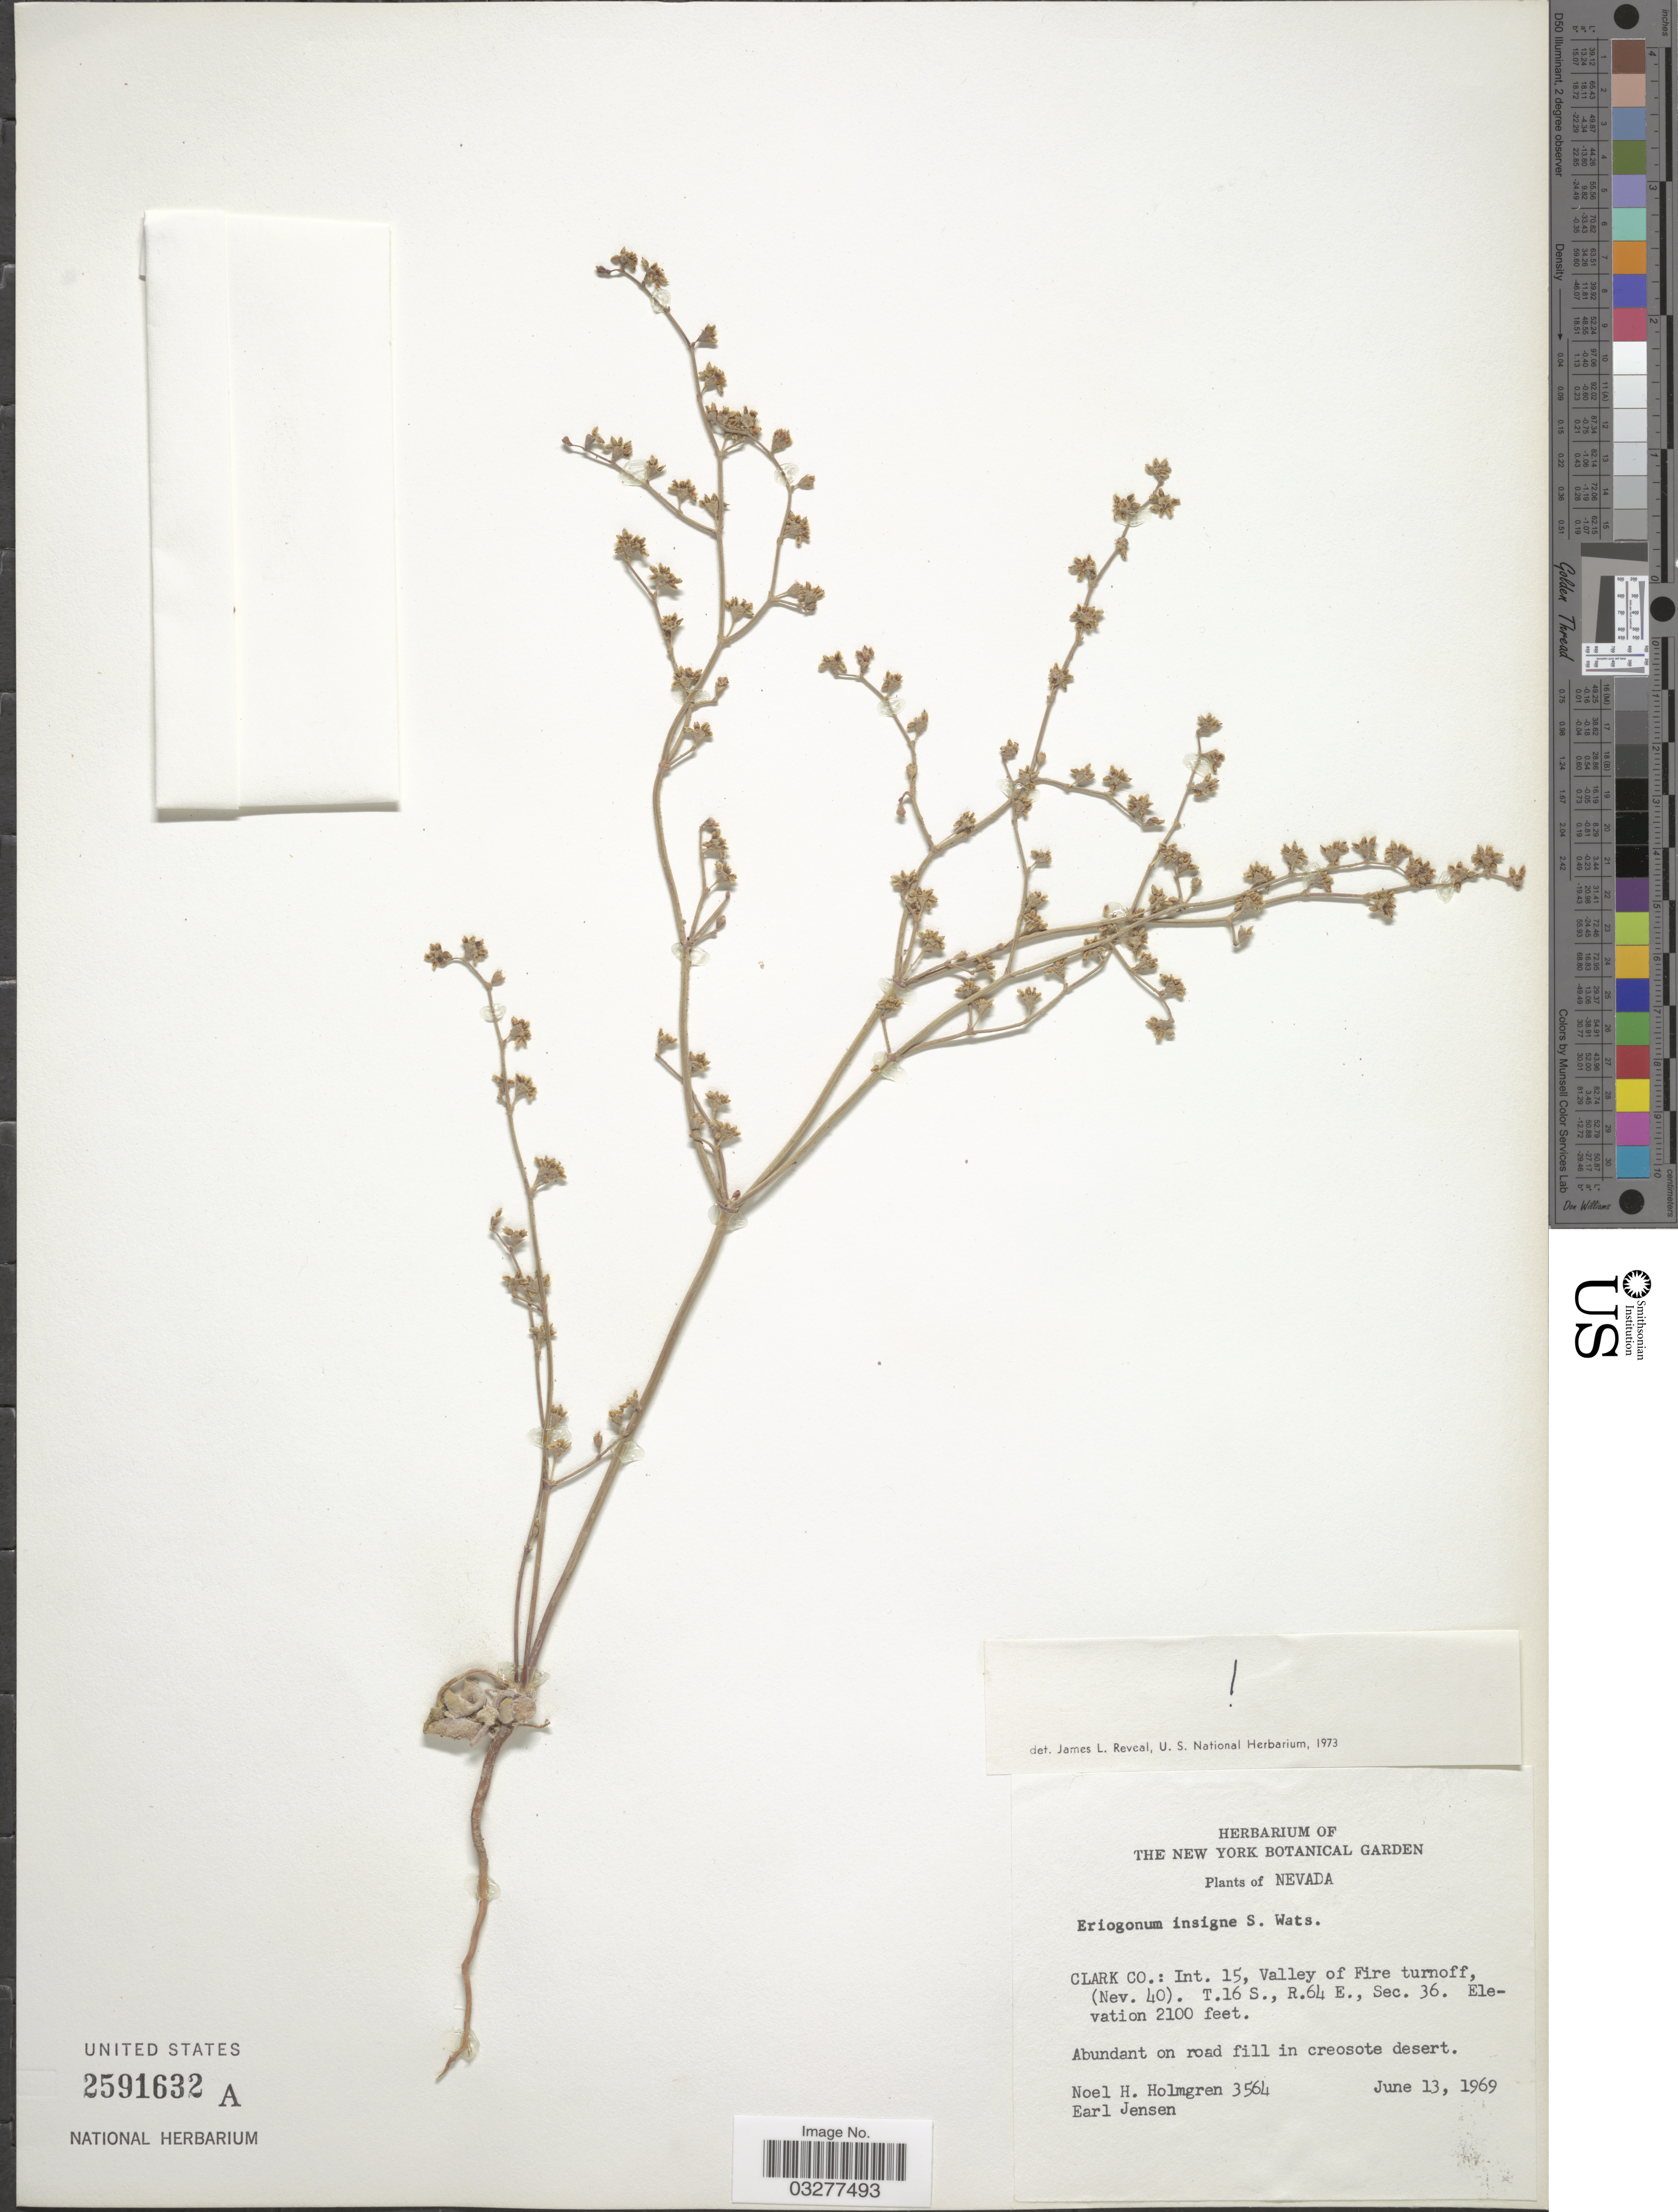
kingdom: Plantae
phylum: Tracheophyta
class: Magnoliopsida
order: Caryophyllales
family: Polygonaceae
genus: Eriogonum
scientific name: Eriogonum insigne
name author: S. Watson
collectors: N. H. Holmgren & E. Jensen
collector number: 3564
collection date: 1969-06-13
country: United States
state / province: Nevada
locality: Clark Co.: Int. 15, Valley of Fire turnoff, (Nev. 40). T. 16 S., R.64 E., Sec. 36.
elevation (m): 640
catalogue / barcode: US 2591632A